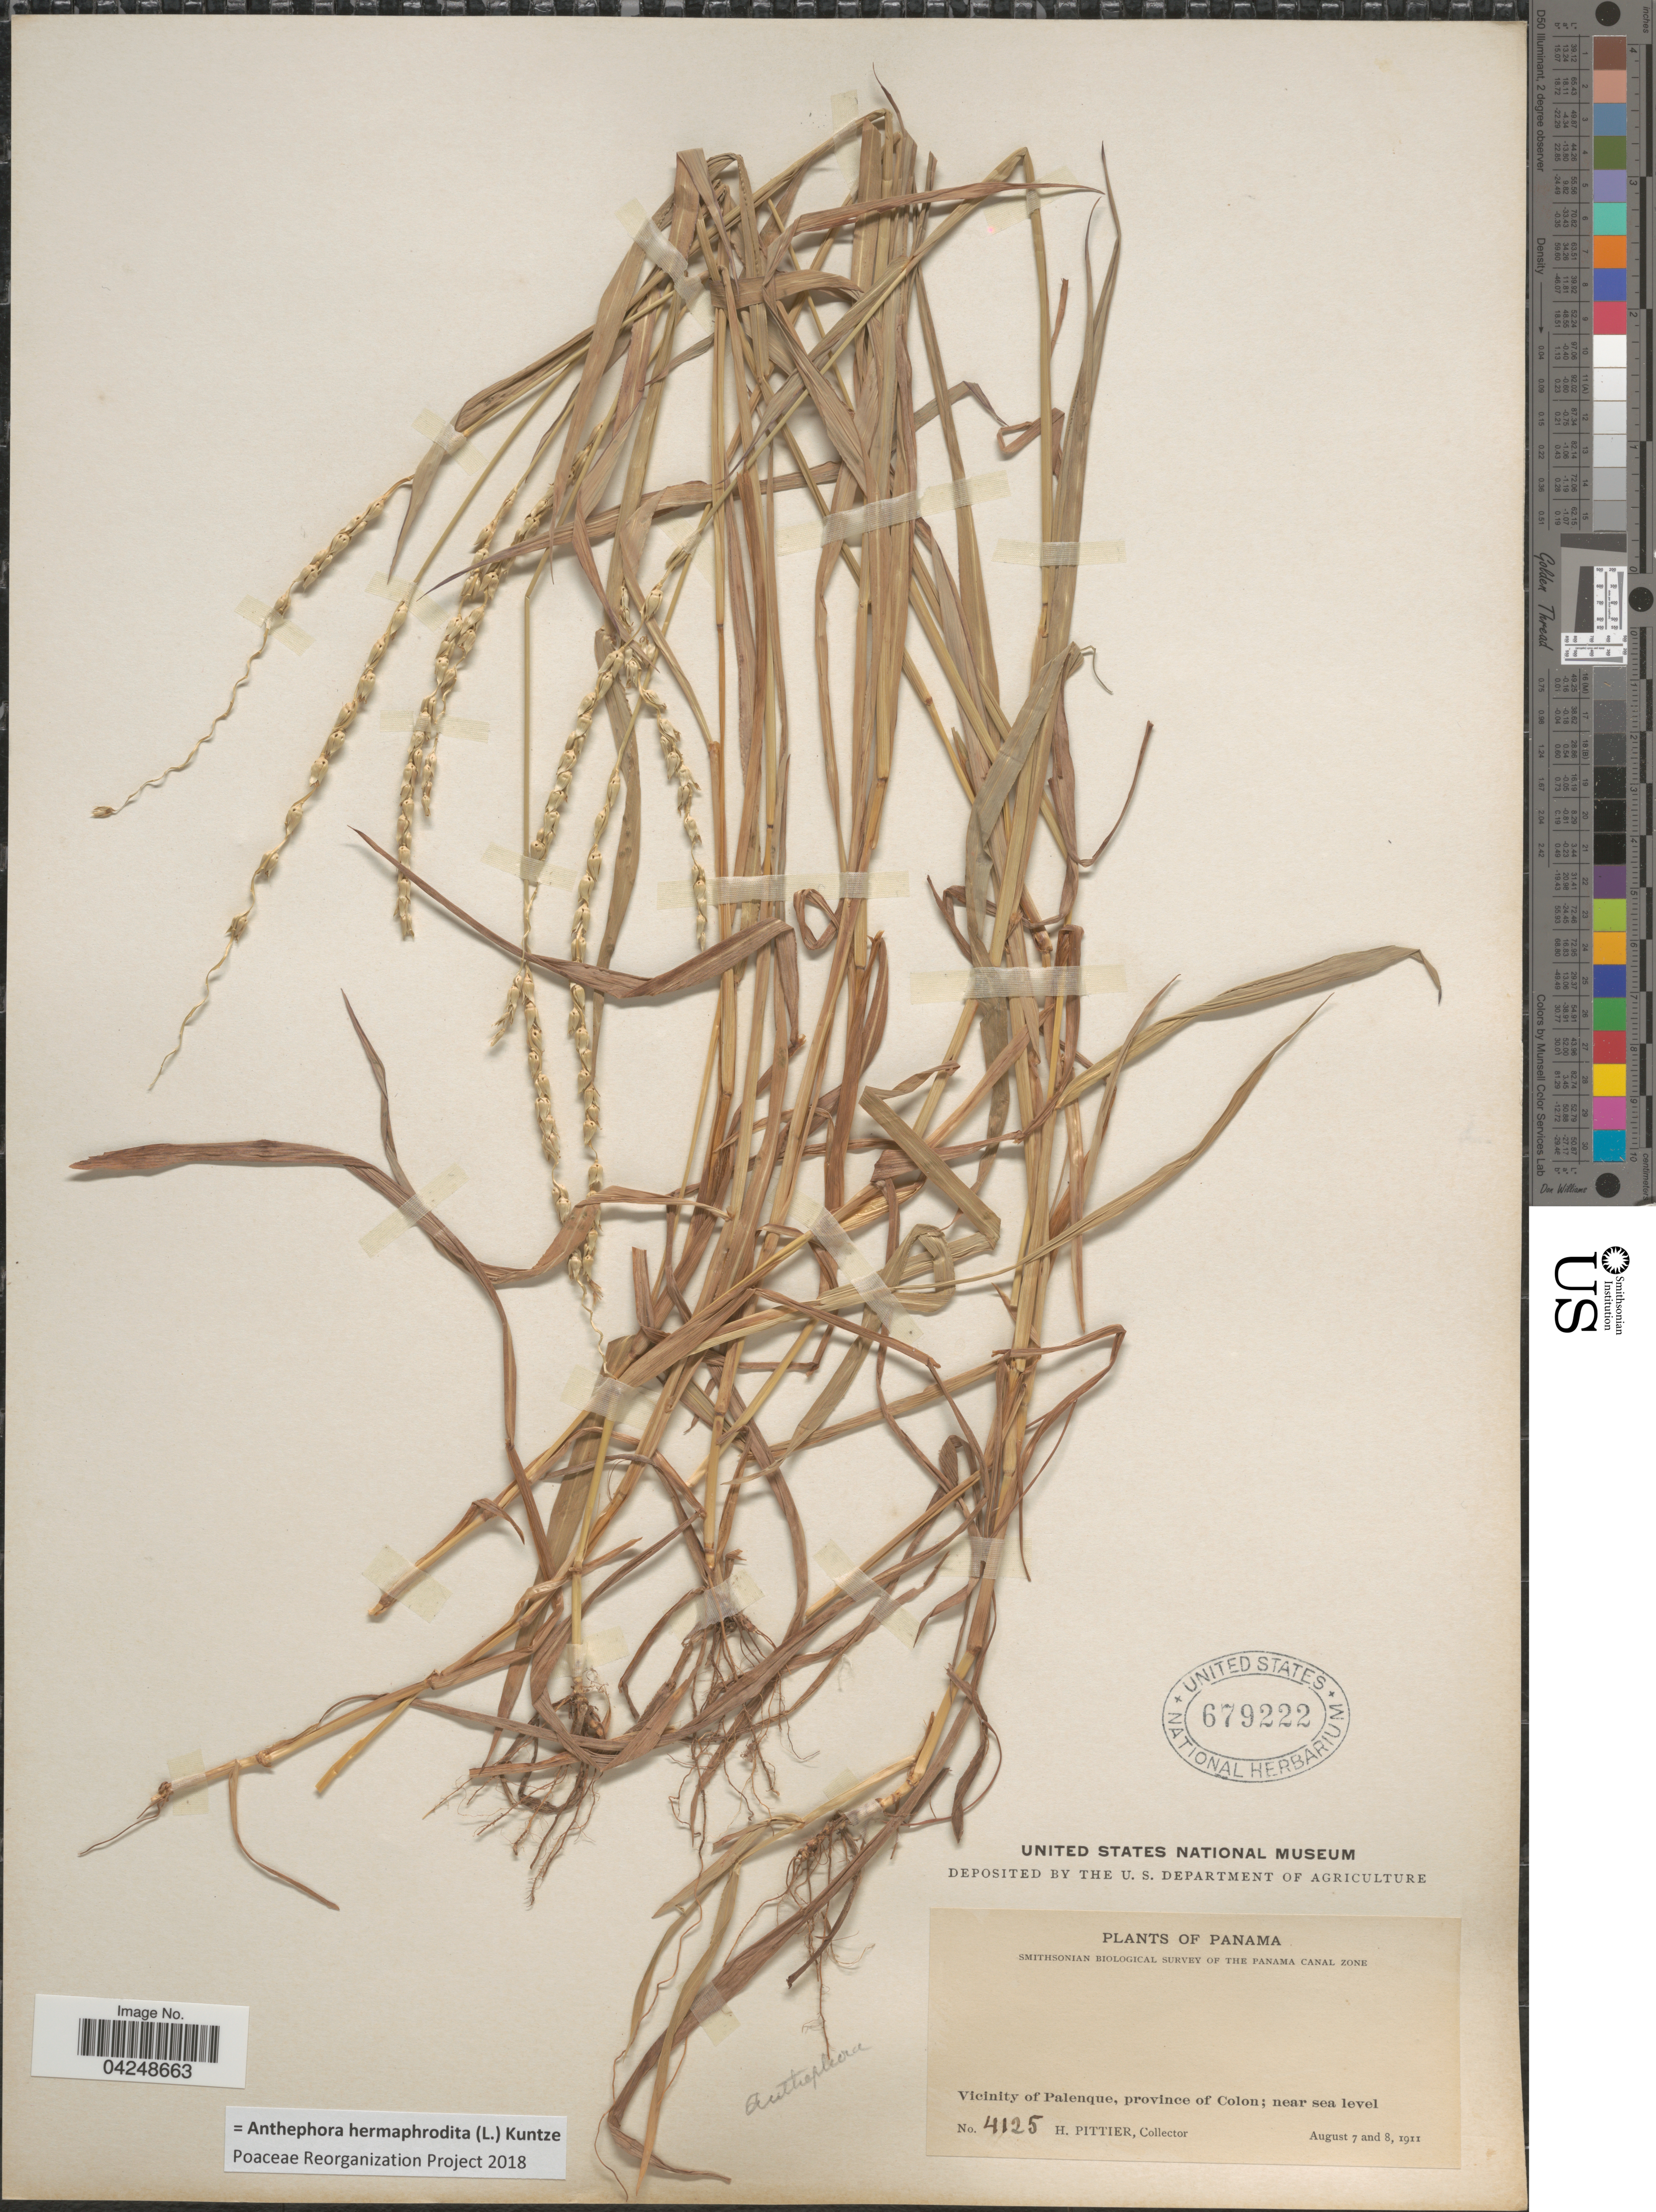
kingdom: Plantae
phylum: Tracheophyta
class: Liliopsida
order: Poales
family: Poaceae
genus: Anthephora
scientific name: Anthephora hermaphrodita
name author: (L.) Kuntze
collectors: H. F. Pittier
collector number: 4125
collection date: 1911-08-07/1911-08-08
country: Panama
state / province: Colón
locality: Smithsonian Biological Survey of the Panama Canal Zone. Vicinity of Palenque.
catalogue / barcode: US 679222